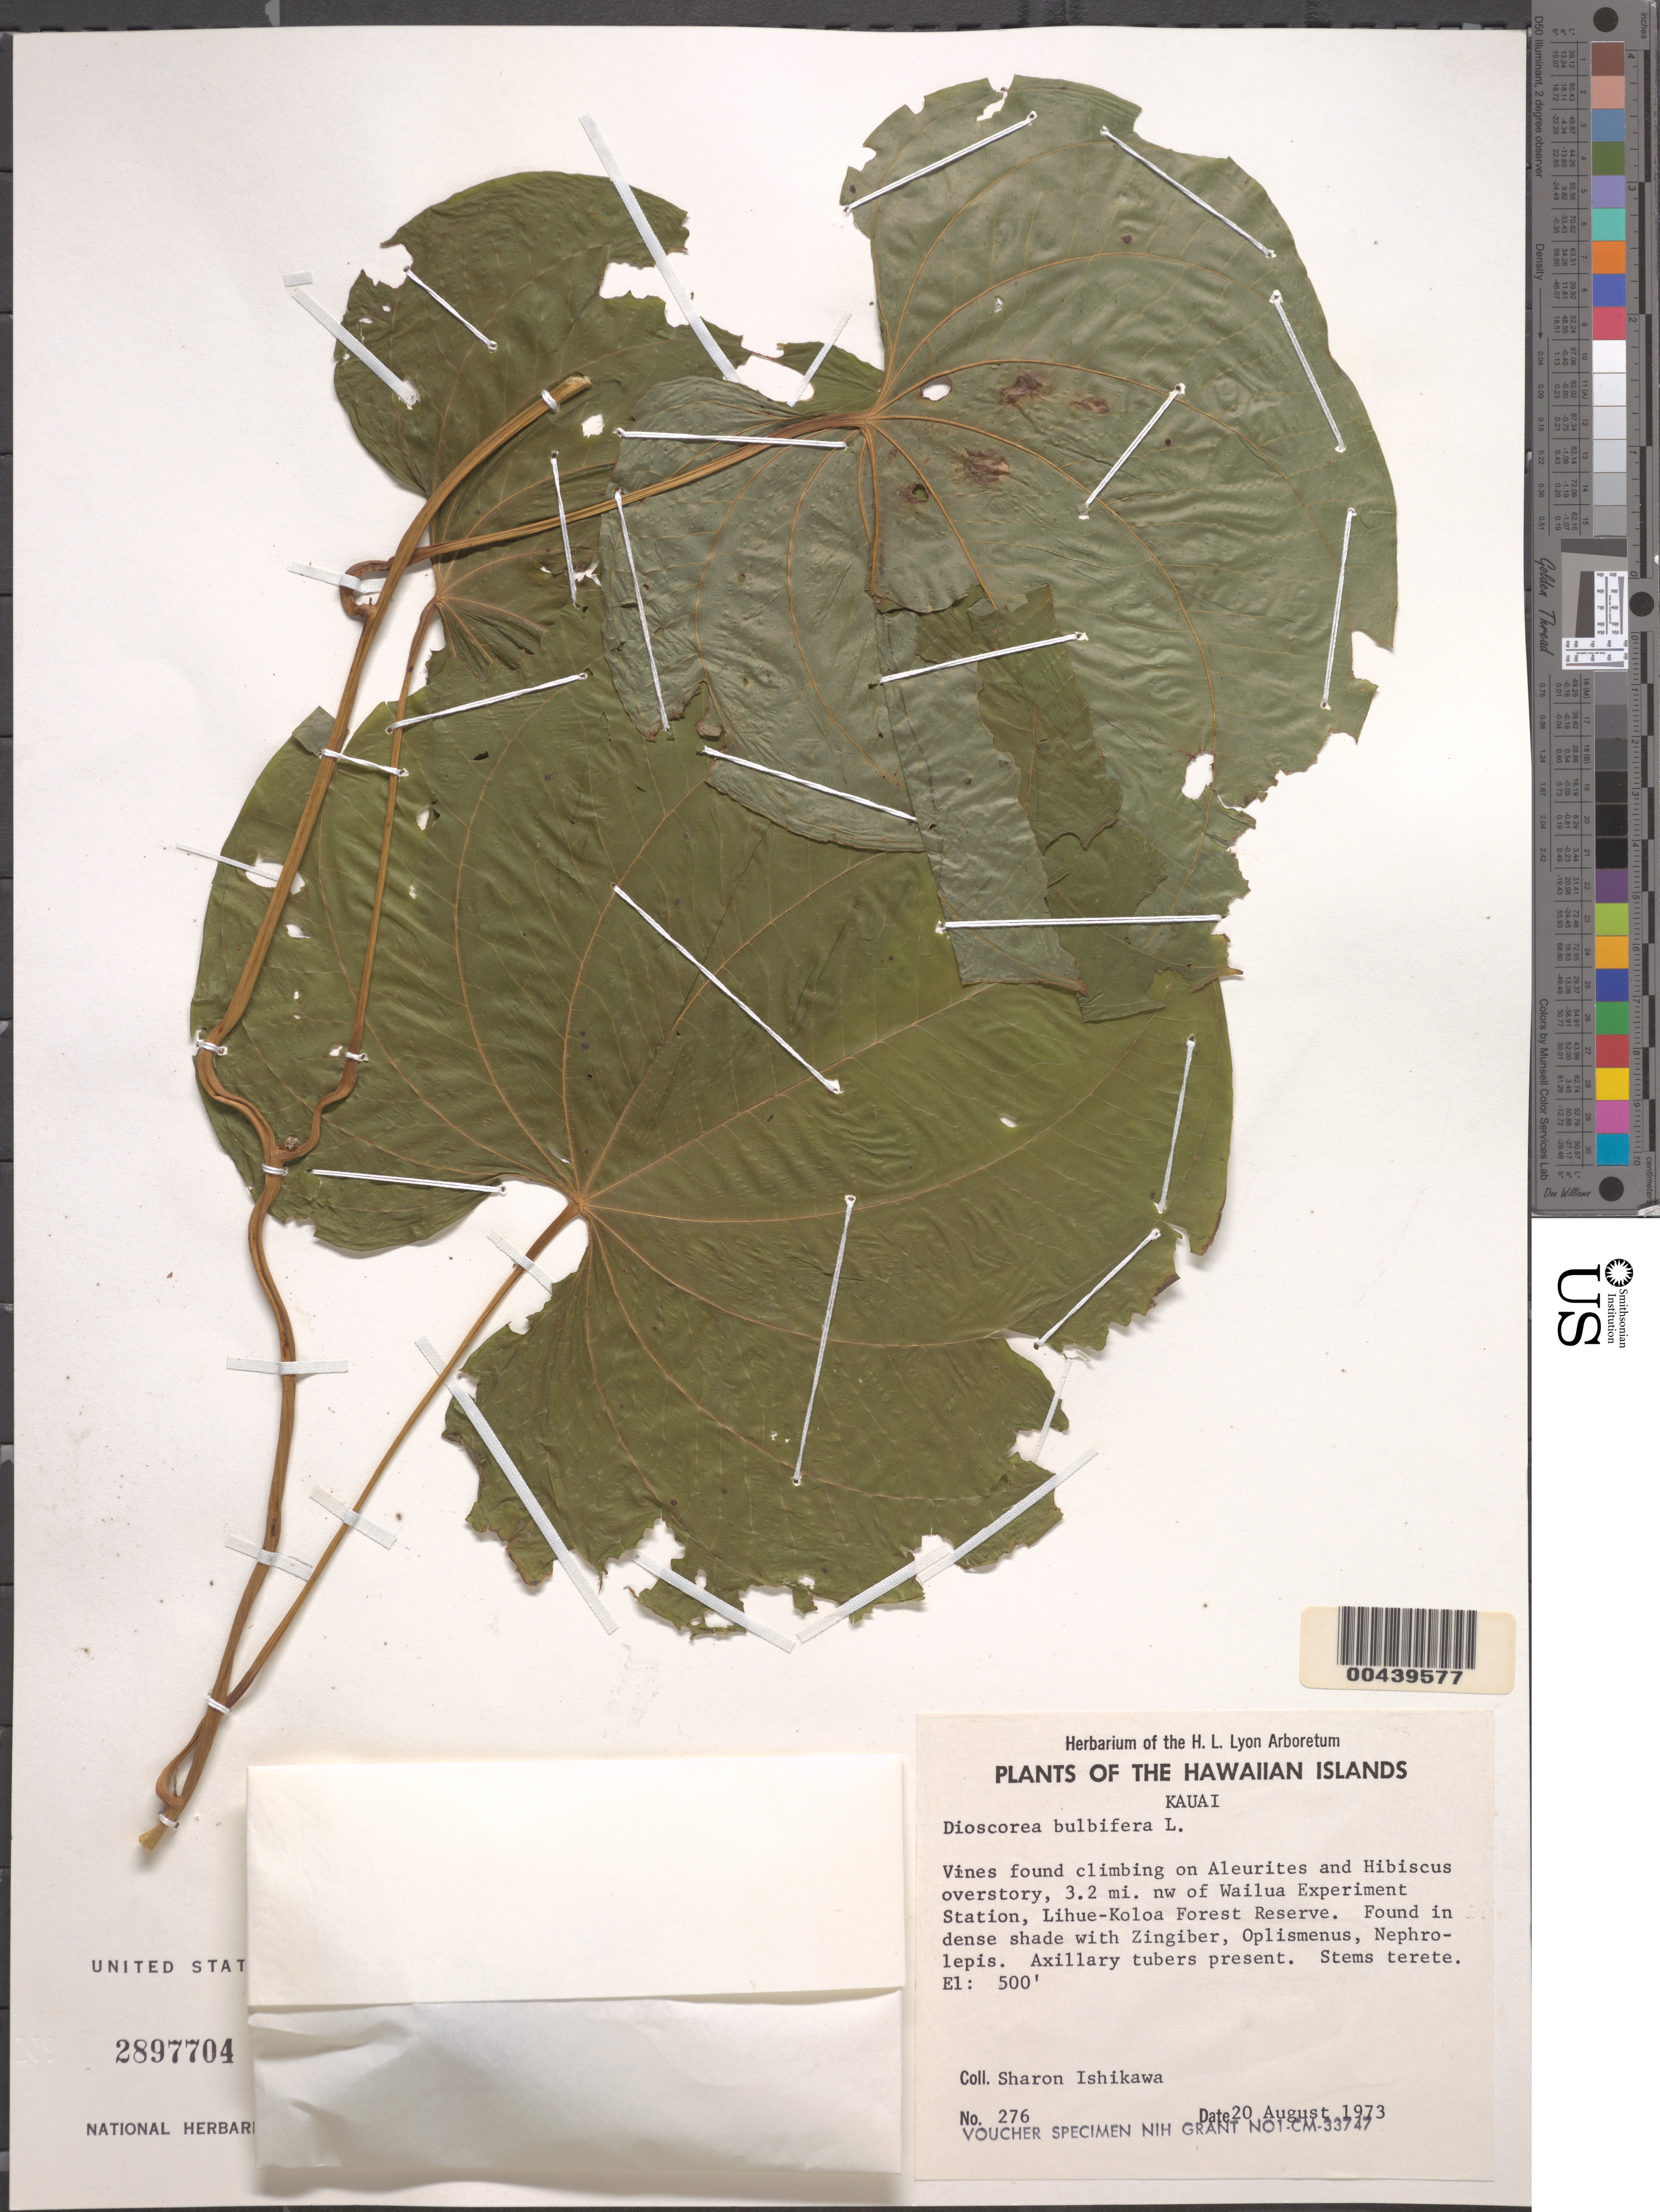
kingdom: Plantae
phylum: Tracheophyta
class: Liliopsida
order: Dioscoreales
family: Dioscoreaceae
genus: Dioscorea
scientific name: Dioscorea bulbifera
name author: L.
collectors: S. S. Ishikawa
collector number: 276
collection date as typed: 20 Aug 1973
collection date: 1973-08-20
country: United States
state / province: Hawaii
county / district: Kauai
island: Kaua'i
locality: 3.2 mi NW of Wailua Experiment Station, Lihue-Koloa Forest Reserve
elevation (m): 152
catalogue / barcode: US 2897704